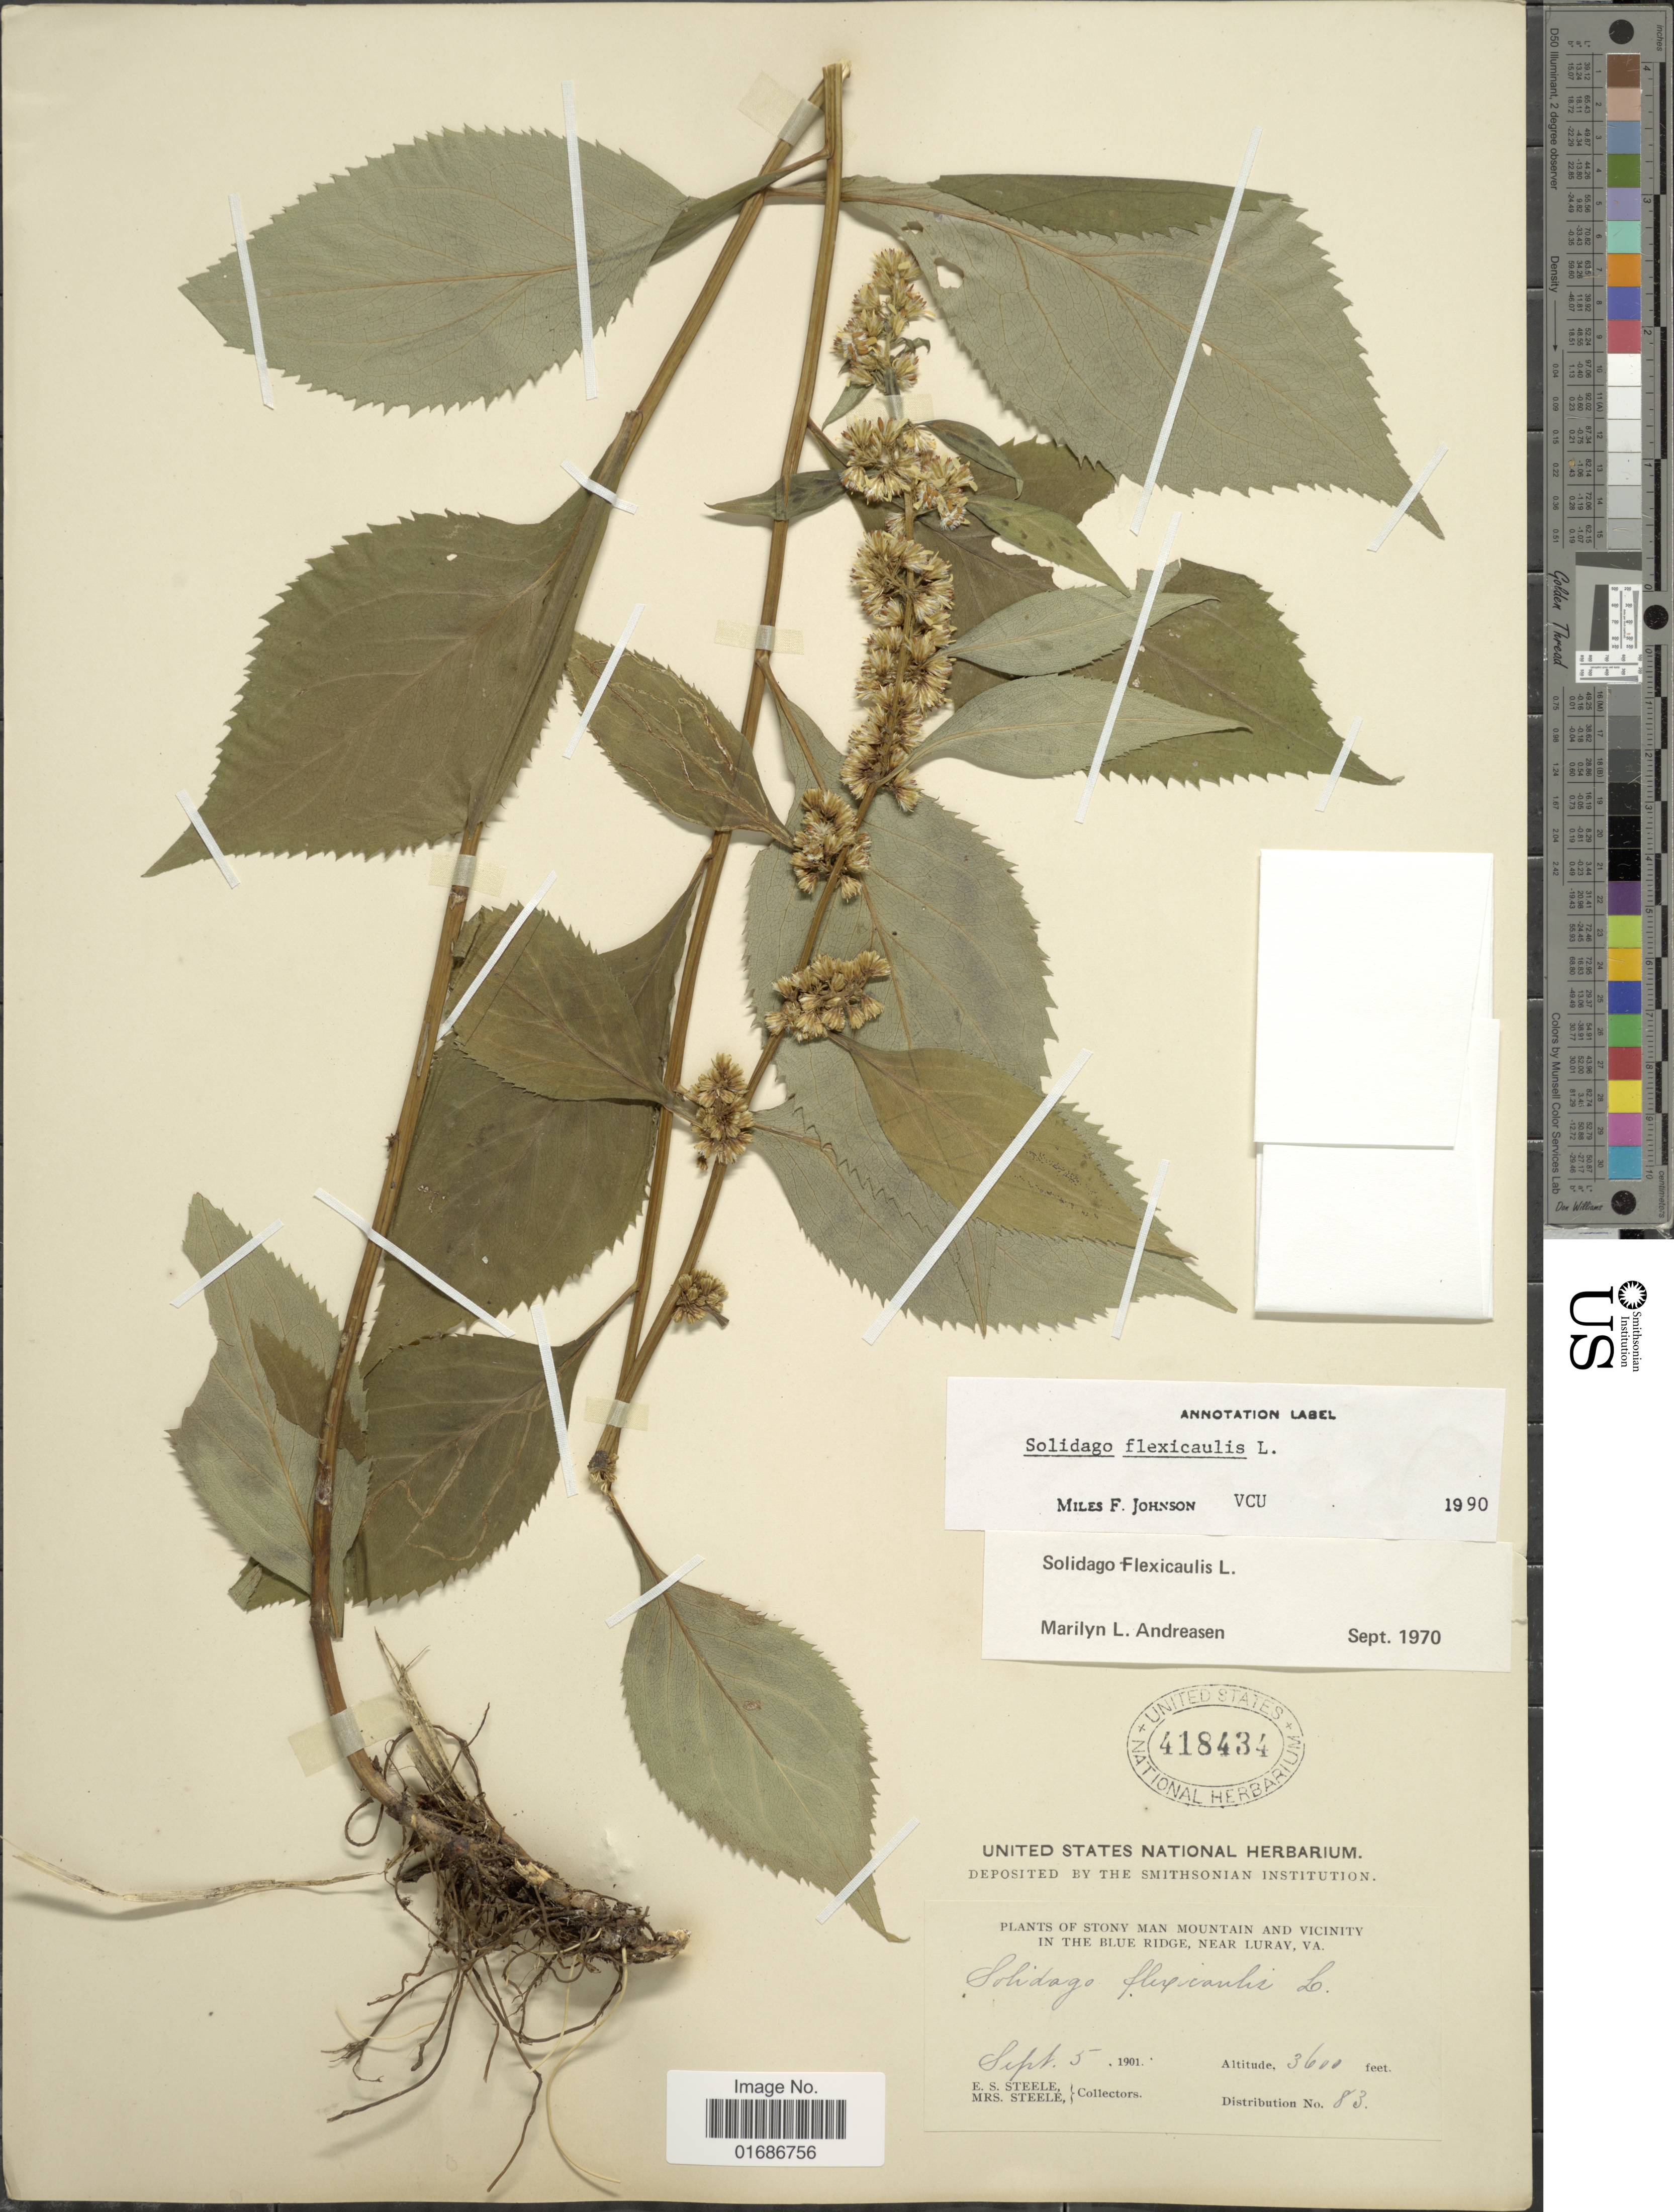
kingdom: Plantae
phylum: Tracheophyta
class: Magnoliopsida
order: Asterales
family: Asteraceae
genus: Solidago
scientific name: Solidago flexicaulis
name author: L.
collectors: E. Steele & Mrs. E. S. Steele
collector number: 83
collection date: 1901-09-05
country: United States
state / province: Virginia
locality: Stony Man Mountain and Vicinity, in the Blue Ridge, Near Luray, VA.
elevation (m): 3600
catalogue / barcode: US 418434